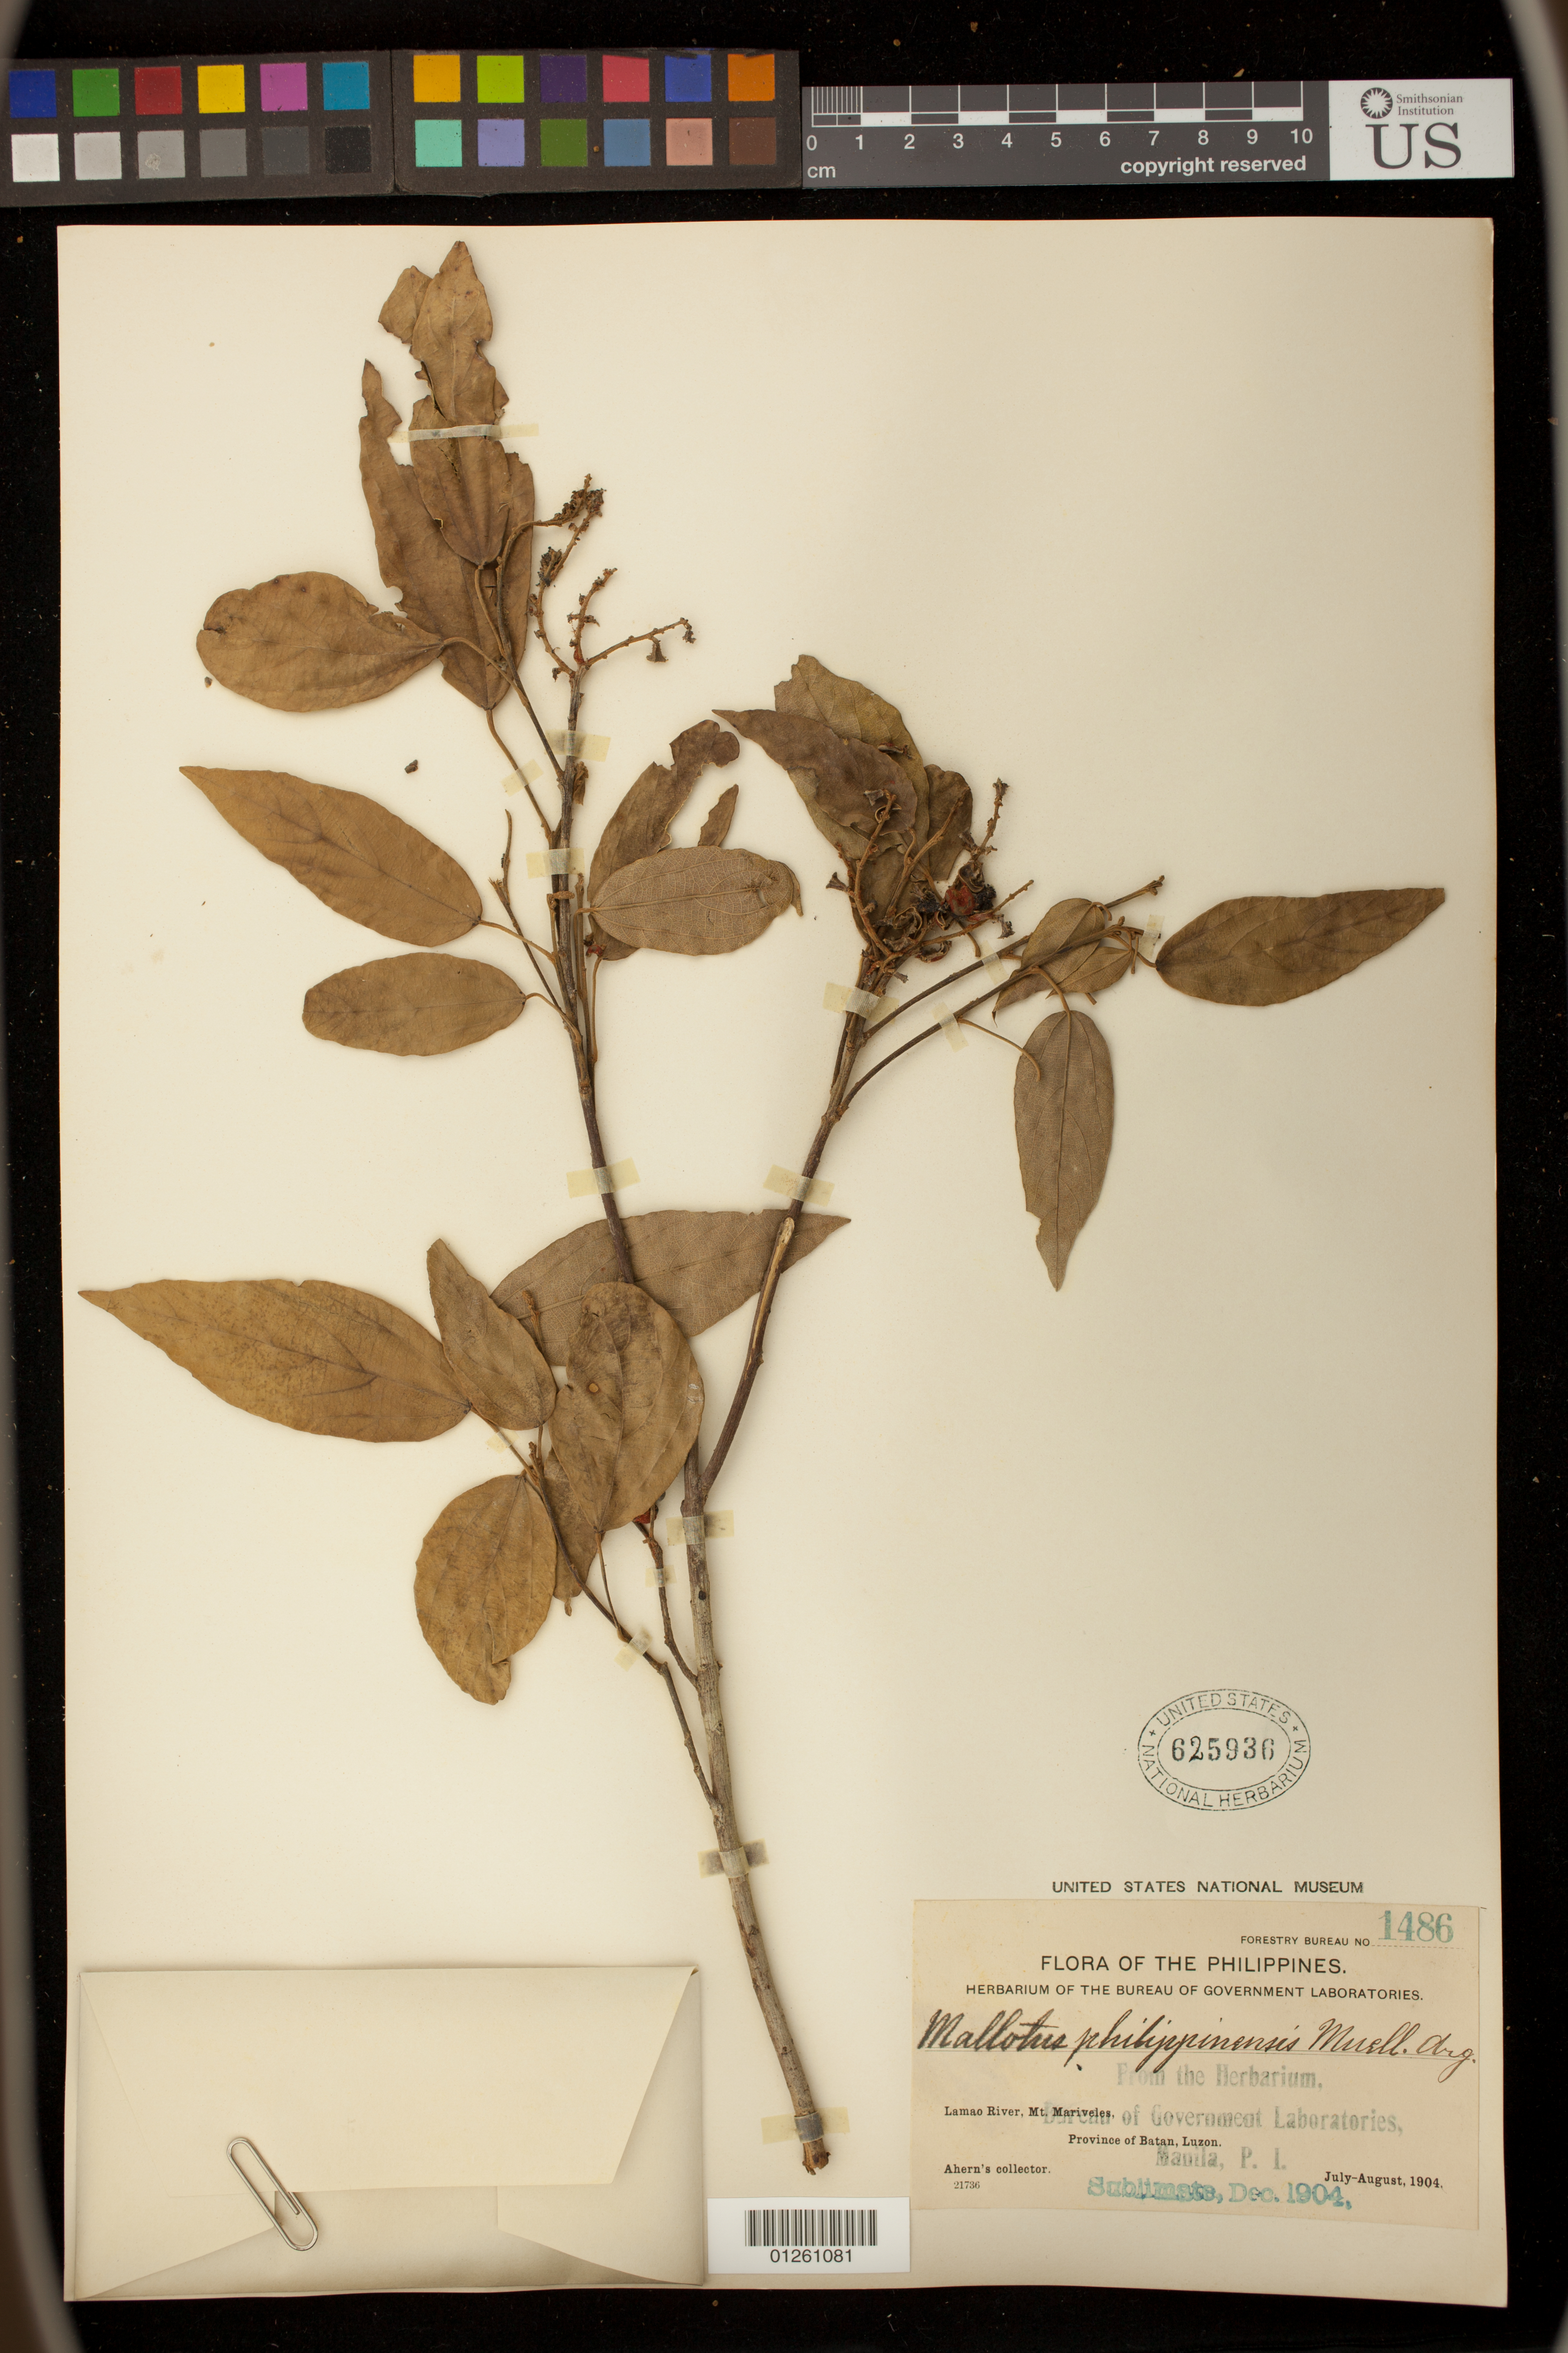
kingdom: Plantae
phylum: Tracheophyta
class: Magnoliopsida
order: Malpighiales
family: Euphorbiaceae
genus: Mallotus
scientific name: Mallotus philippensis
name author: (Lam.) Müll. Arg.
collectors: Ahern's collector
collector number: For. Bur. 1486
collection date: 1904-07/1904-08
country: Philippines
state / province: Central Luzon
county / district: Bataan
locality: Lamao River, Mt. Mariveles. Province of Batan, Luzon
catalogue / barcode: US 625936